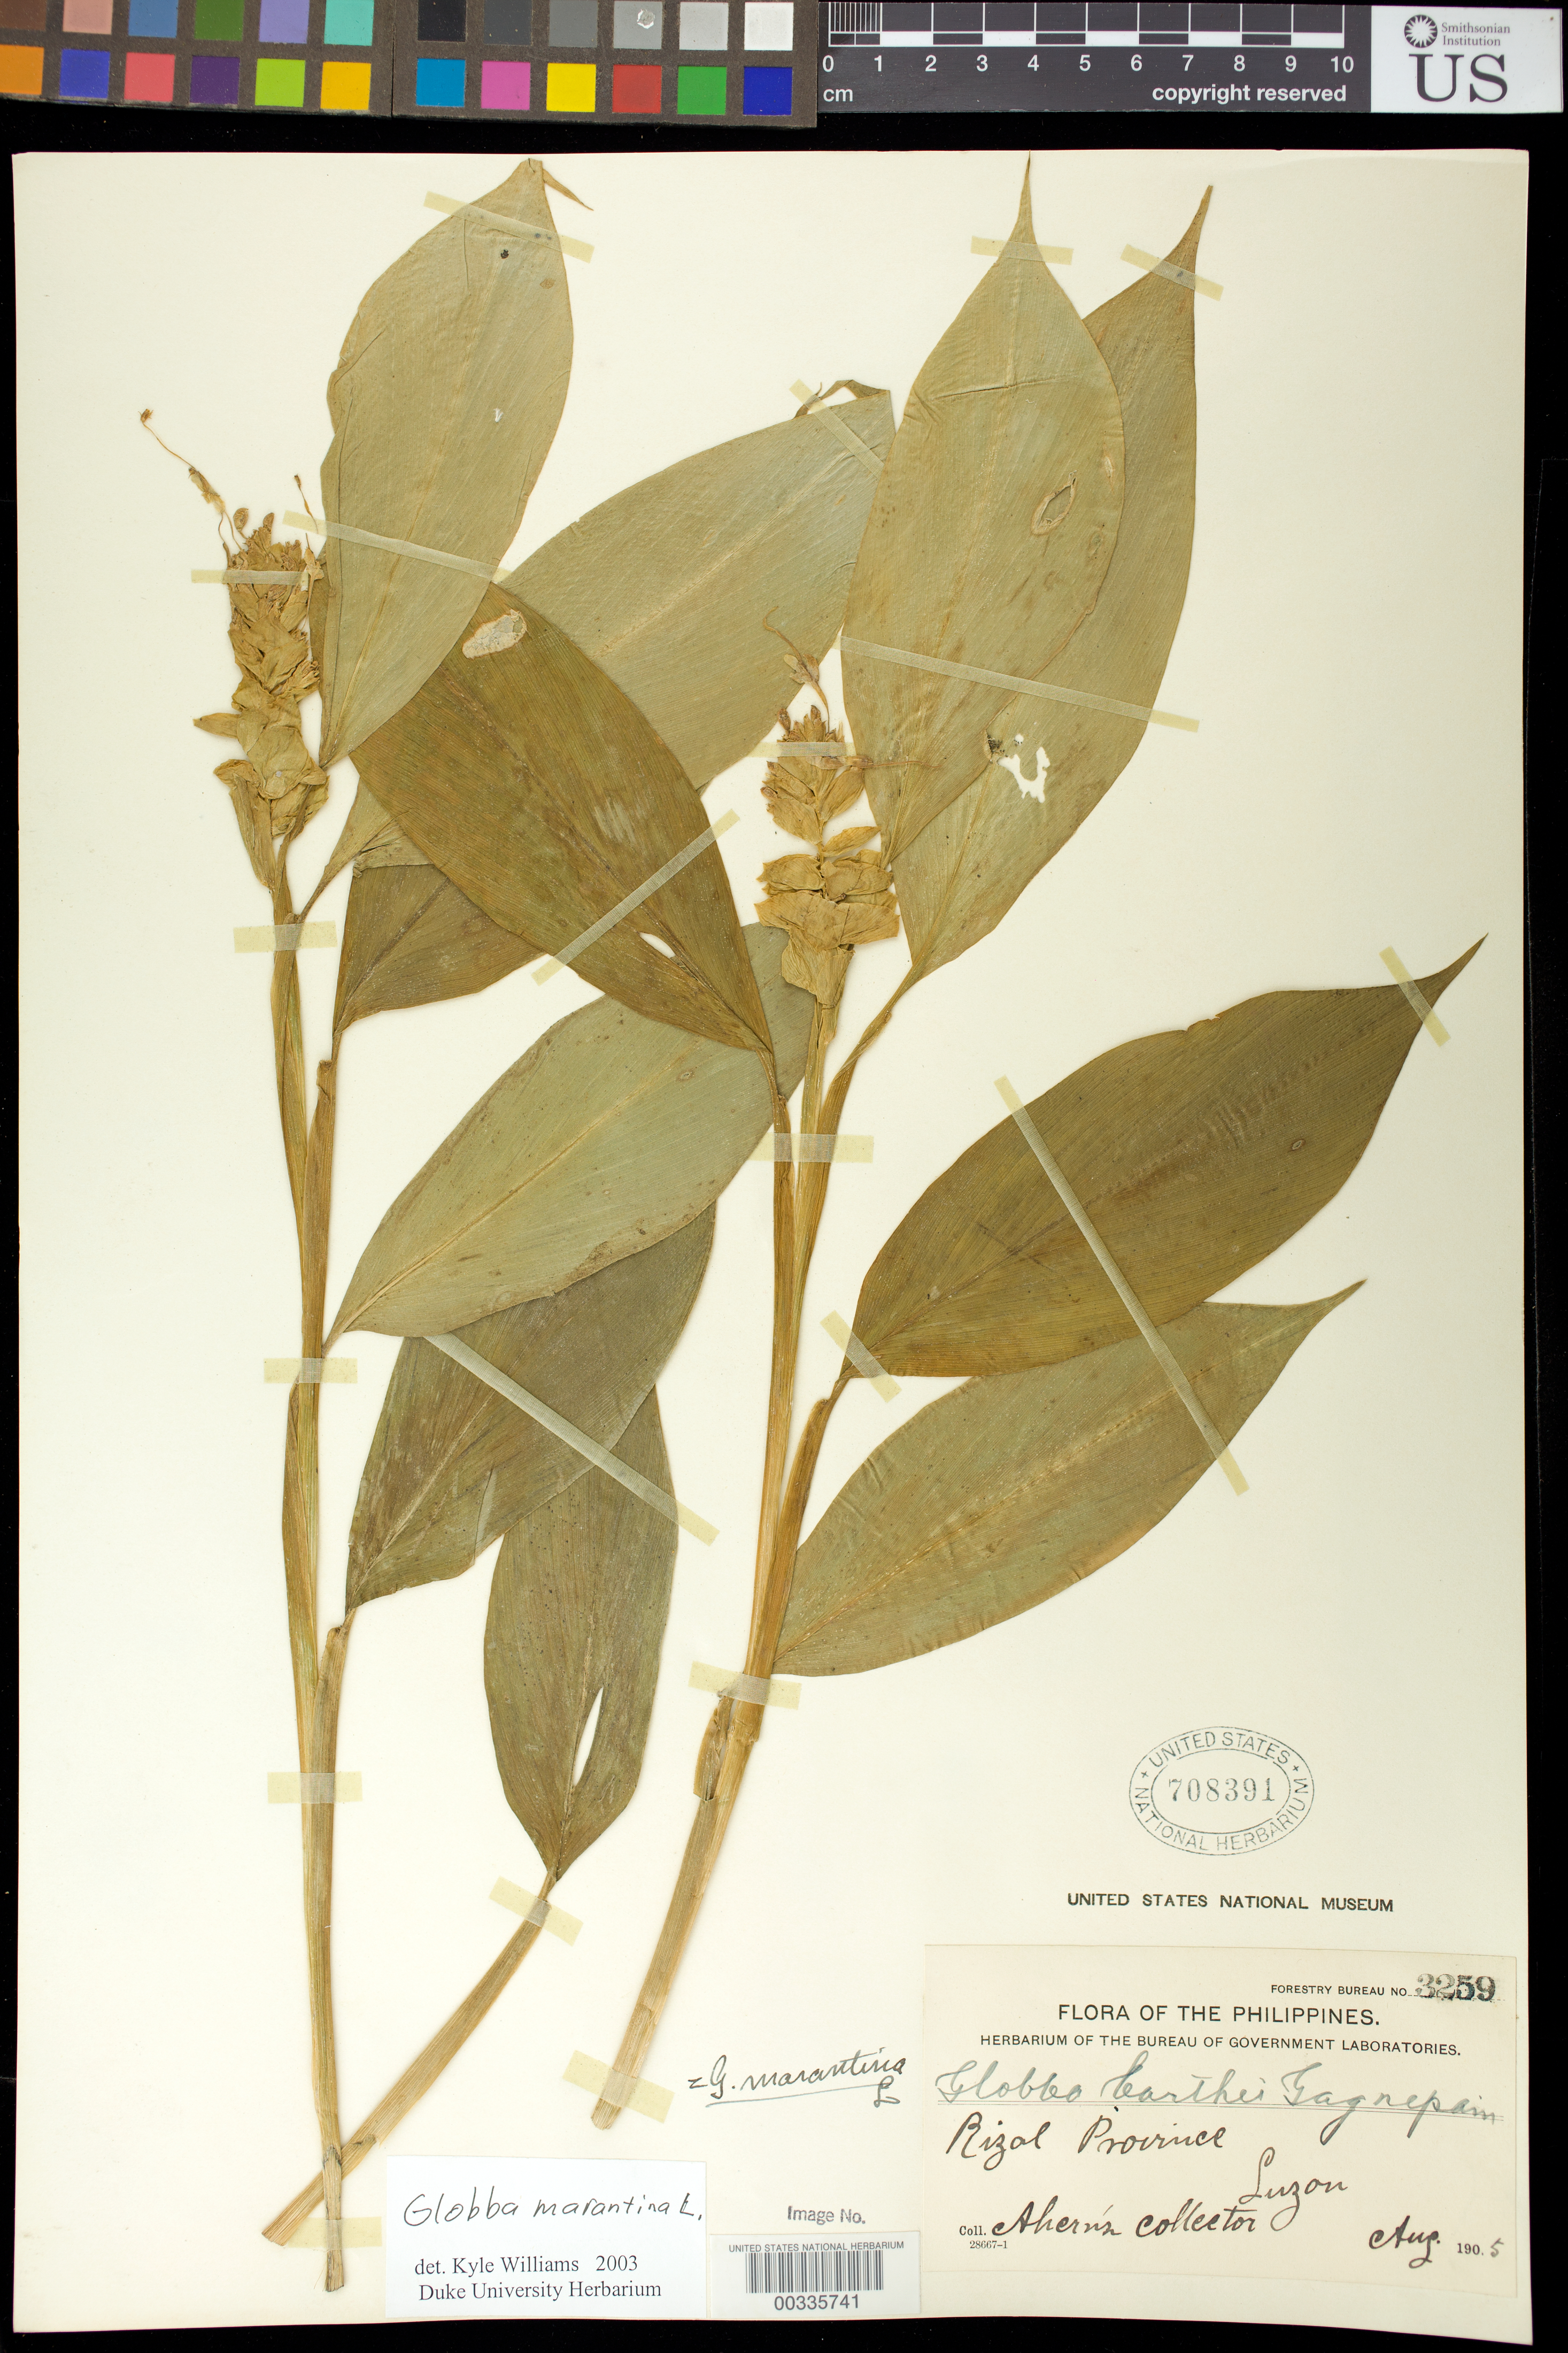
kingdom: Plantae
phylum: Tracheophyta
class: Liliopsida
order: Zingiberales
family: Zingiberaceae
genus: Globba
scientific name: Globba marantina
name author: L.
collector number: For. Bur. 3259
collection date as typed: Aug 1905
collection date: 1905-08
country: Philippines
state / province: Calabarzon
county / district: Rizal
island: Luzon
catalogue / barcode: US 708391